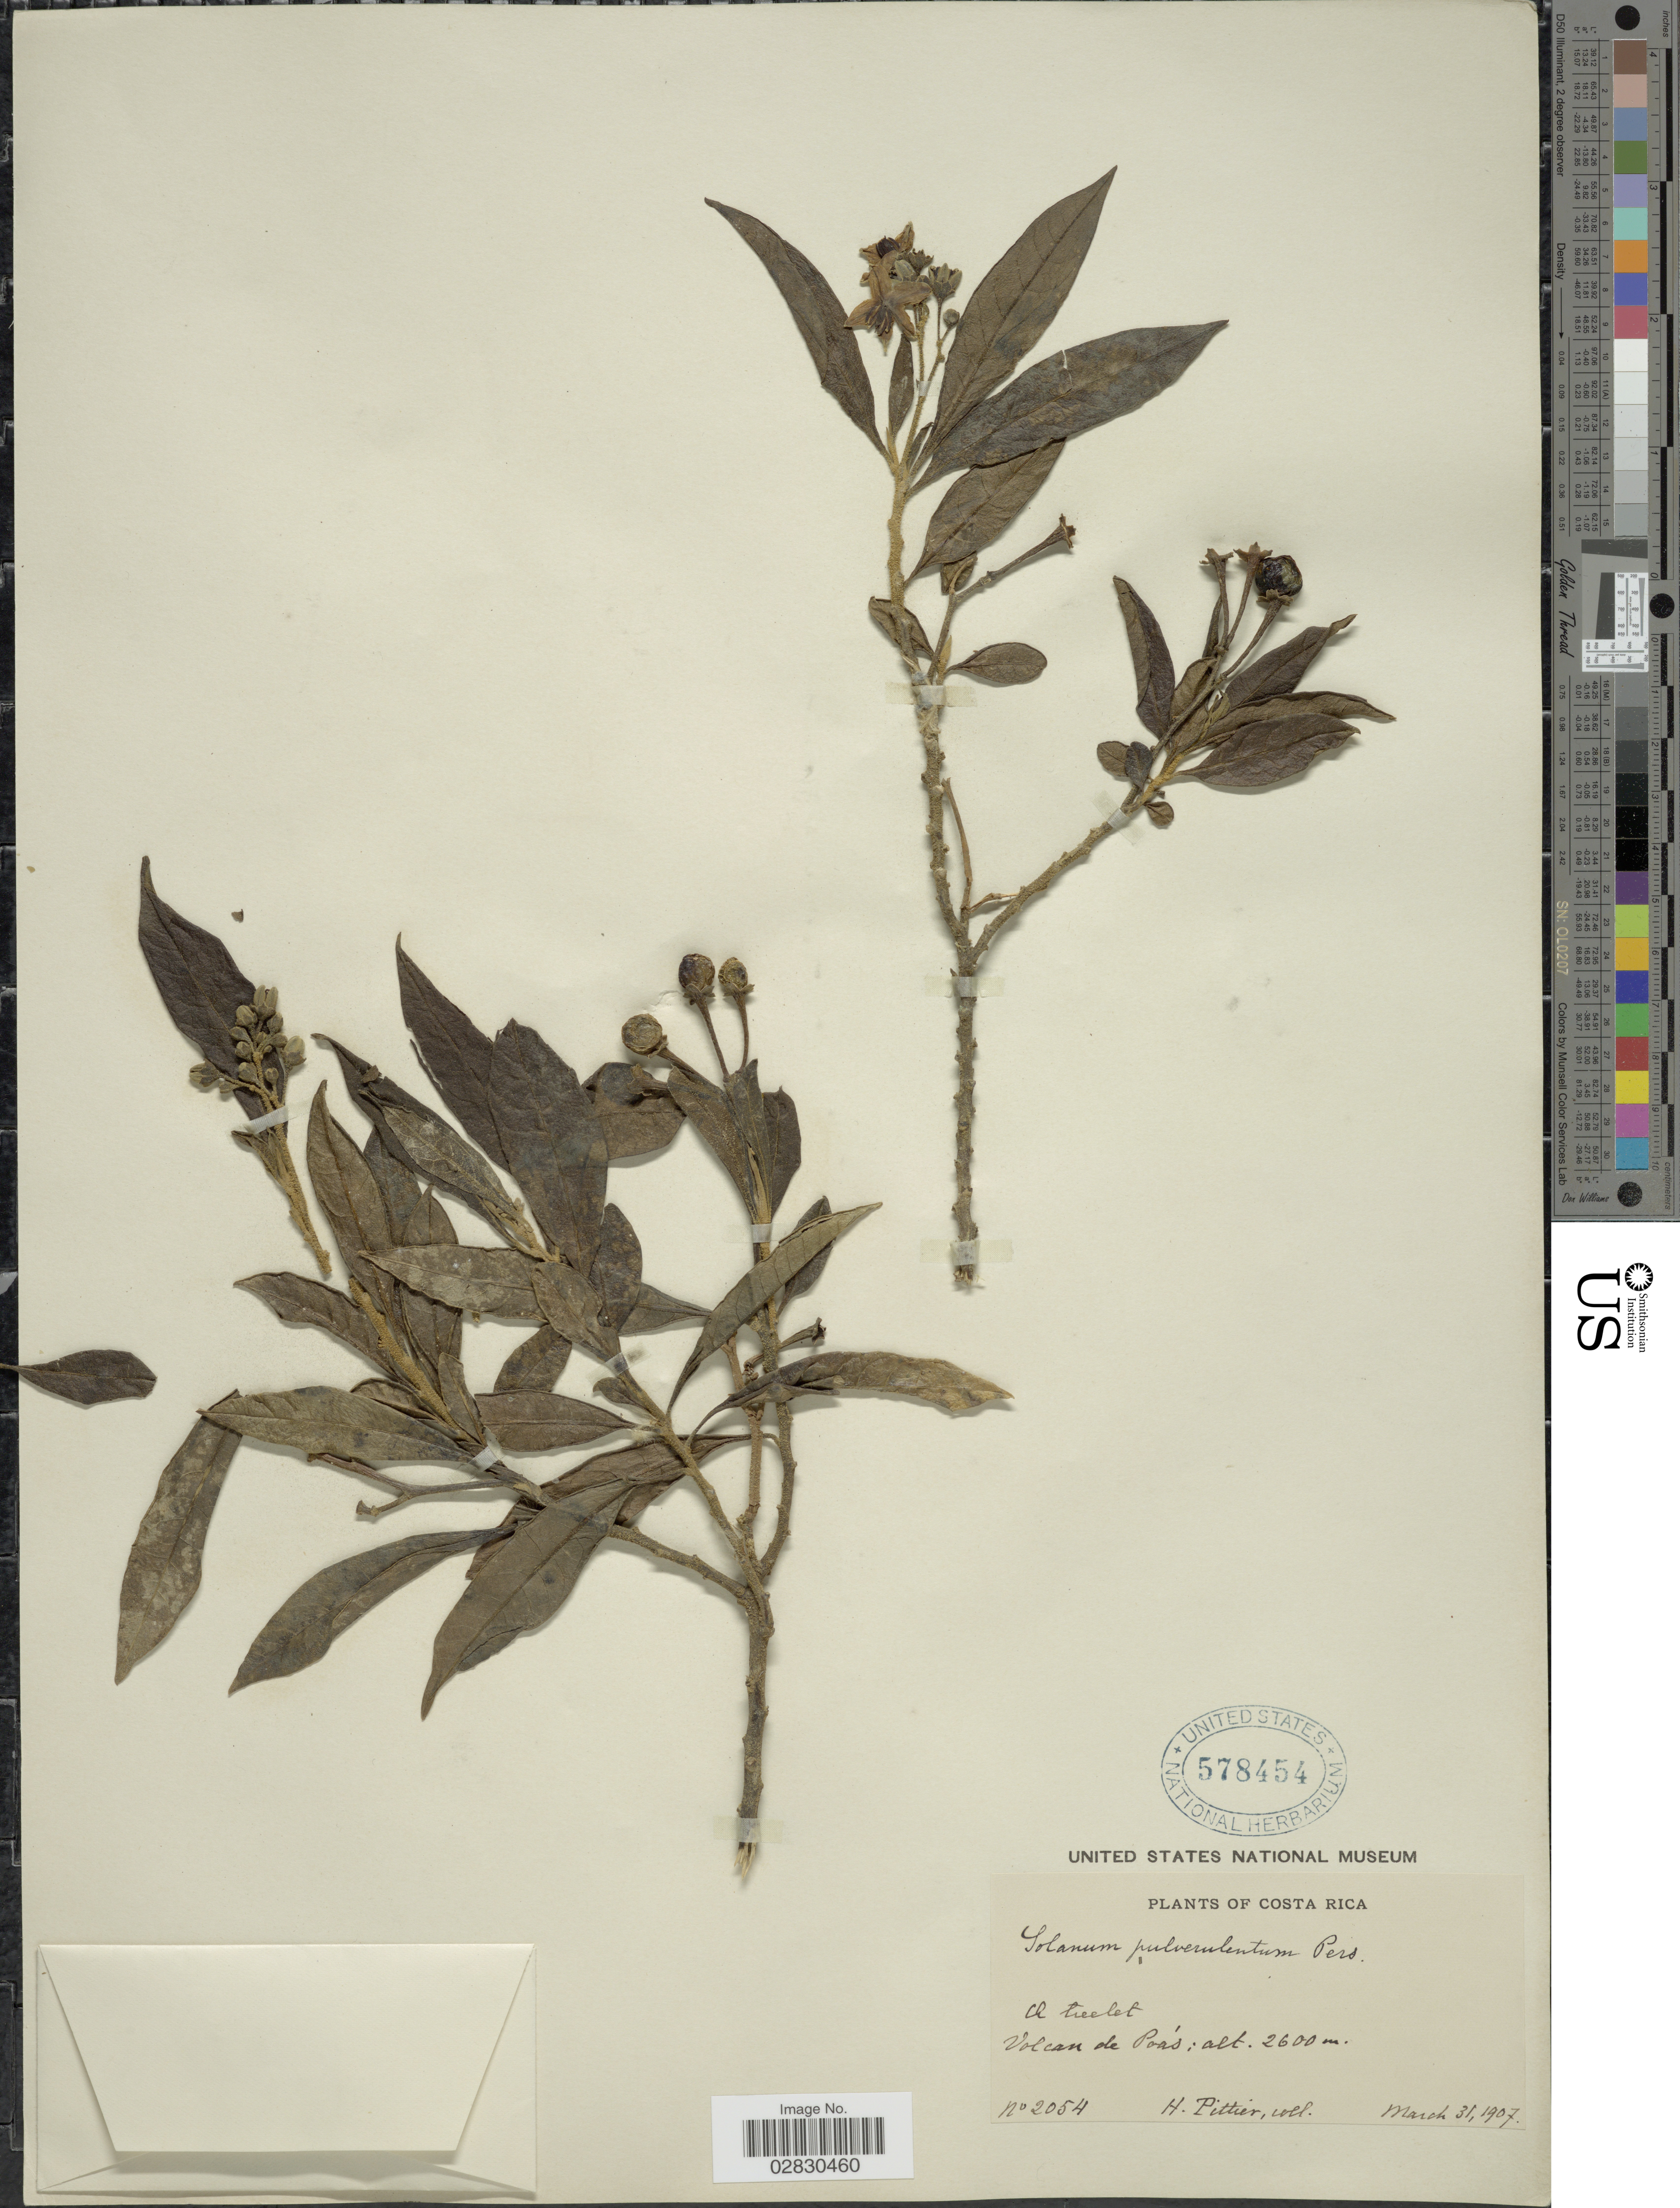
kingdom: Plantae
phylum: Tracheophyta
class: Magnoliopsida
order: Solanales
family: Solanaceae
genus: Solanum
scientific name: Solanum pulverulentum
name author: Pers.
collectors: H. F. Pittier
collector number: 2054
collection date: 1907-03-31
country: Costa Rica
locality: Volcan de Poás.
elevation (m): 2600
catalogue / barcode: US 578454